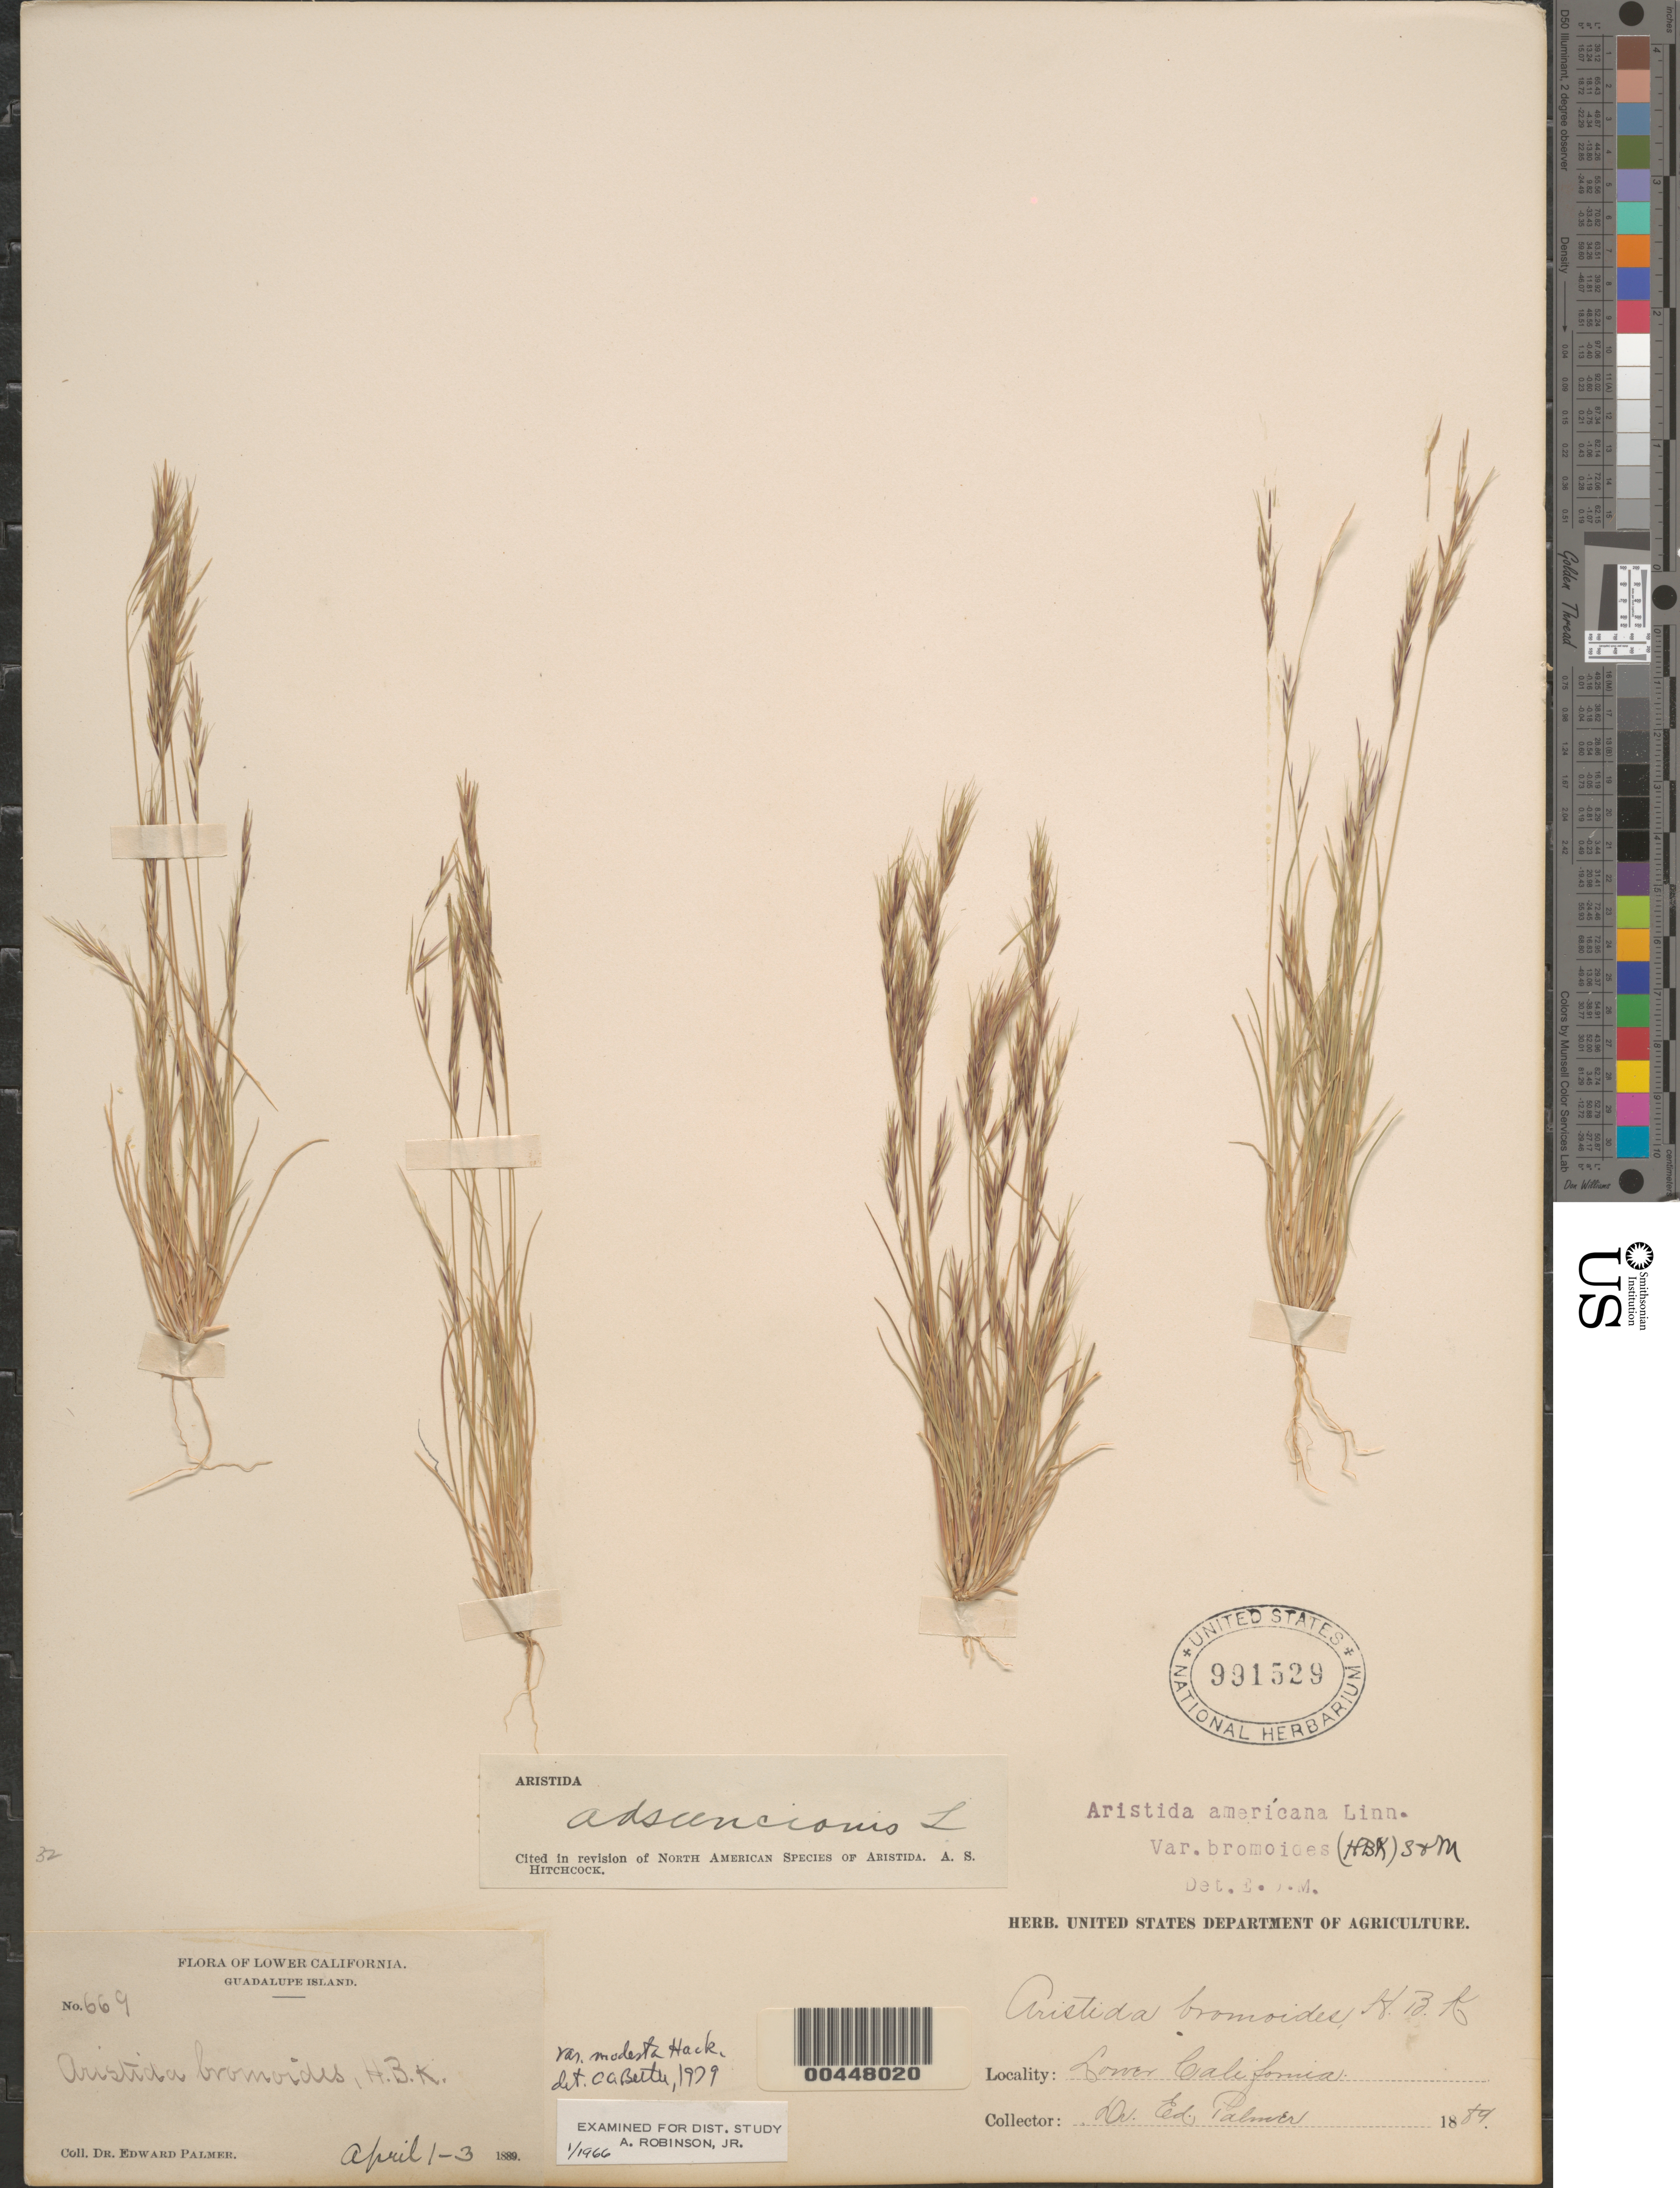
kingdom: Plantae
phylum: Tracheophyta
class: Liliopsida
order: Poales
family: Poaceae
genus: Aristida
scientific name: Aristida adscensionis var. modesta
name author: Hack. in Stuck.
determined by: Beetle, Alan A.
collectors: E. Palmer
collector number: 669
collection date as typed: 1 Apr 1889 to 3 Apr 1889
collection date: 1889-04-01/1889-04-03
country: Mexico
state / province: Baja California Sur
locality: Guadalupe Island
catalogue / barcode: US 991529